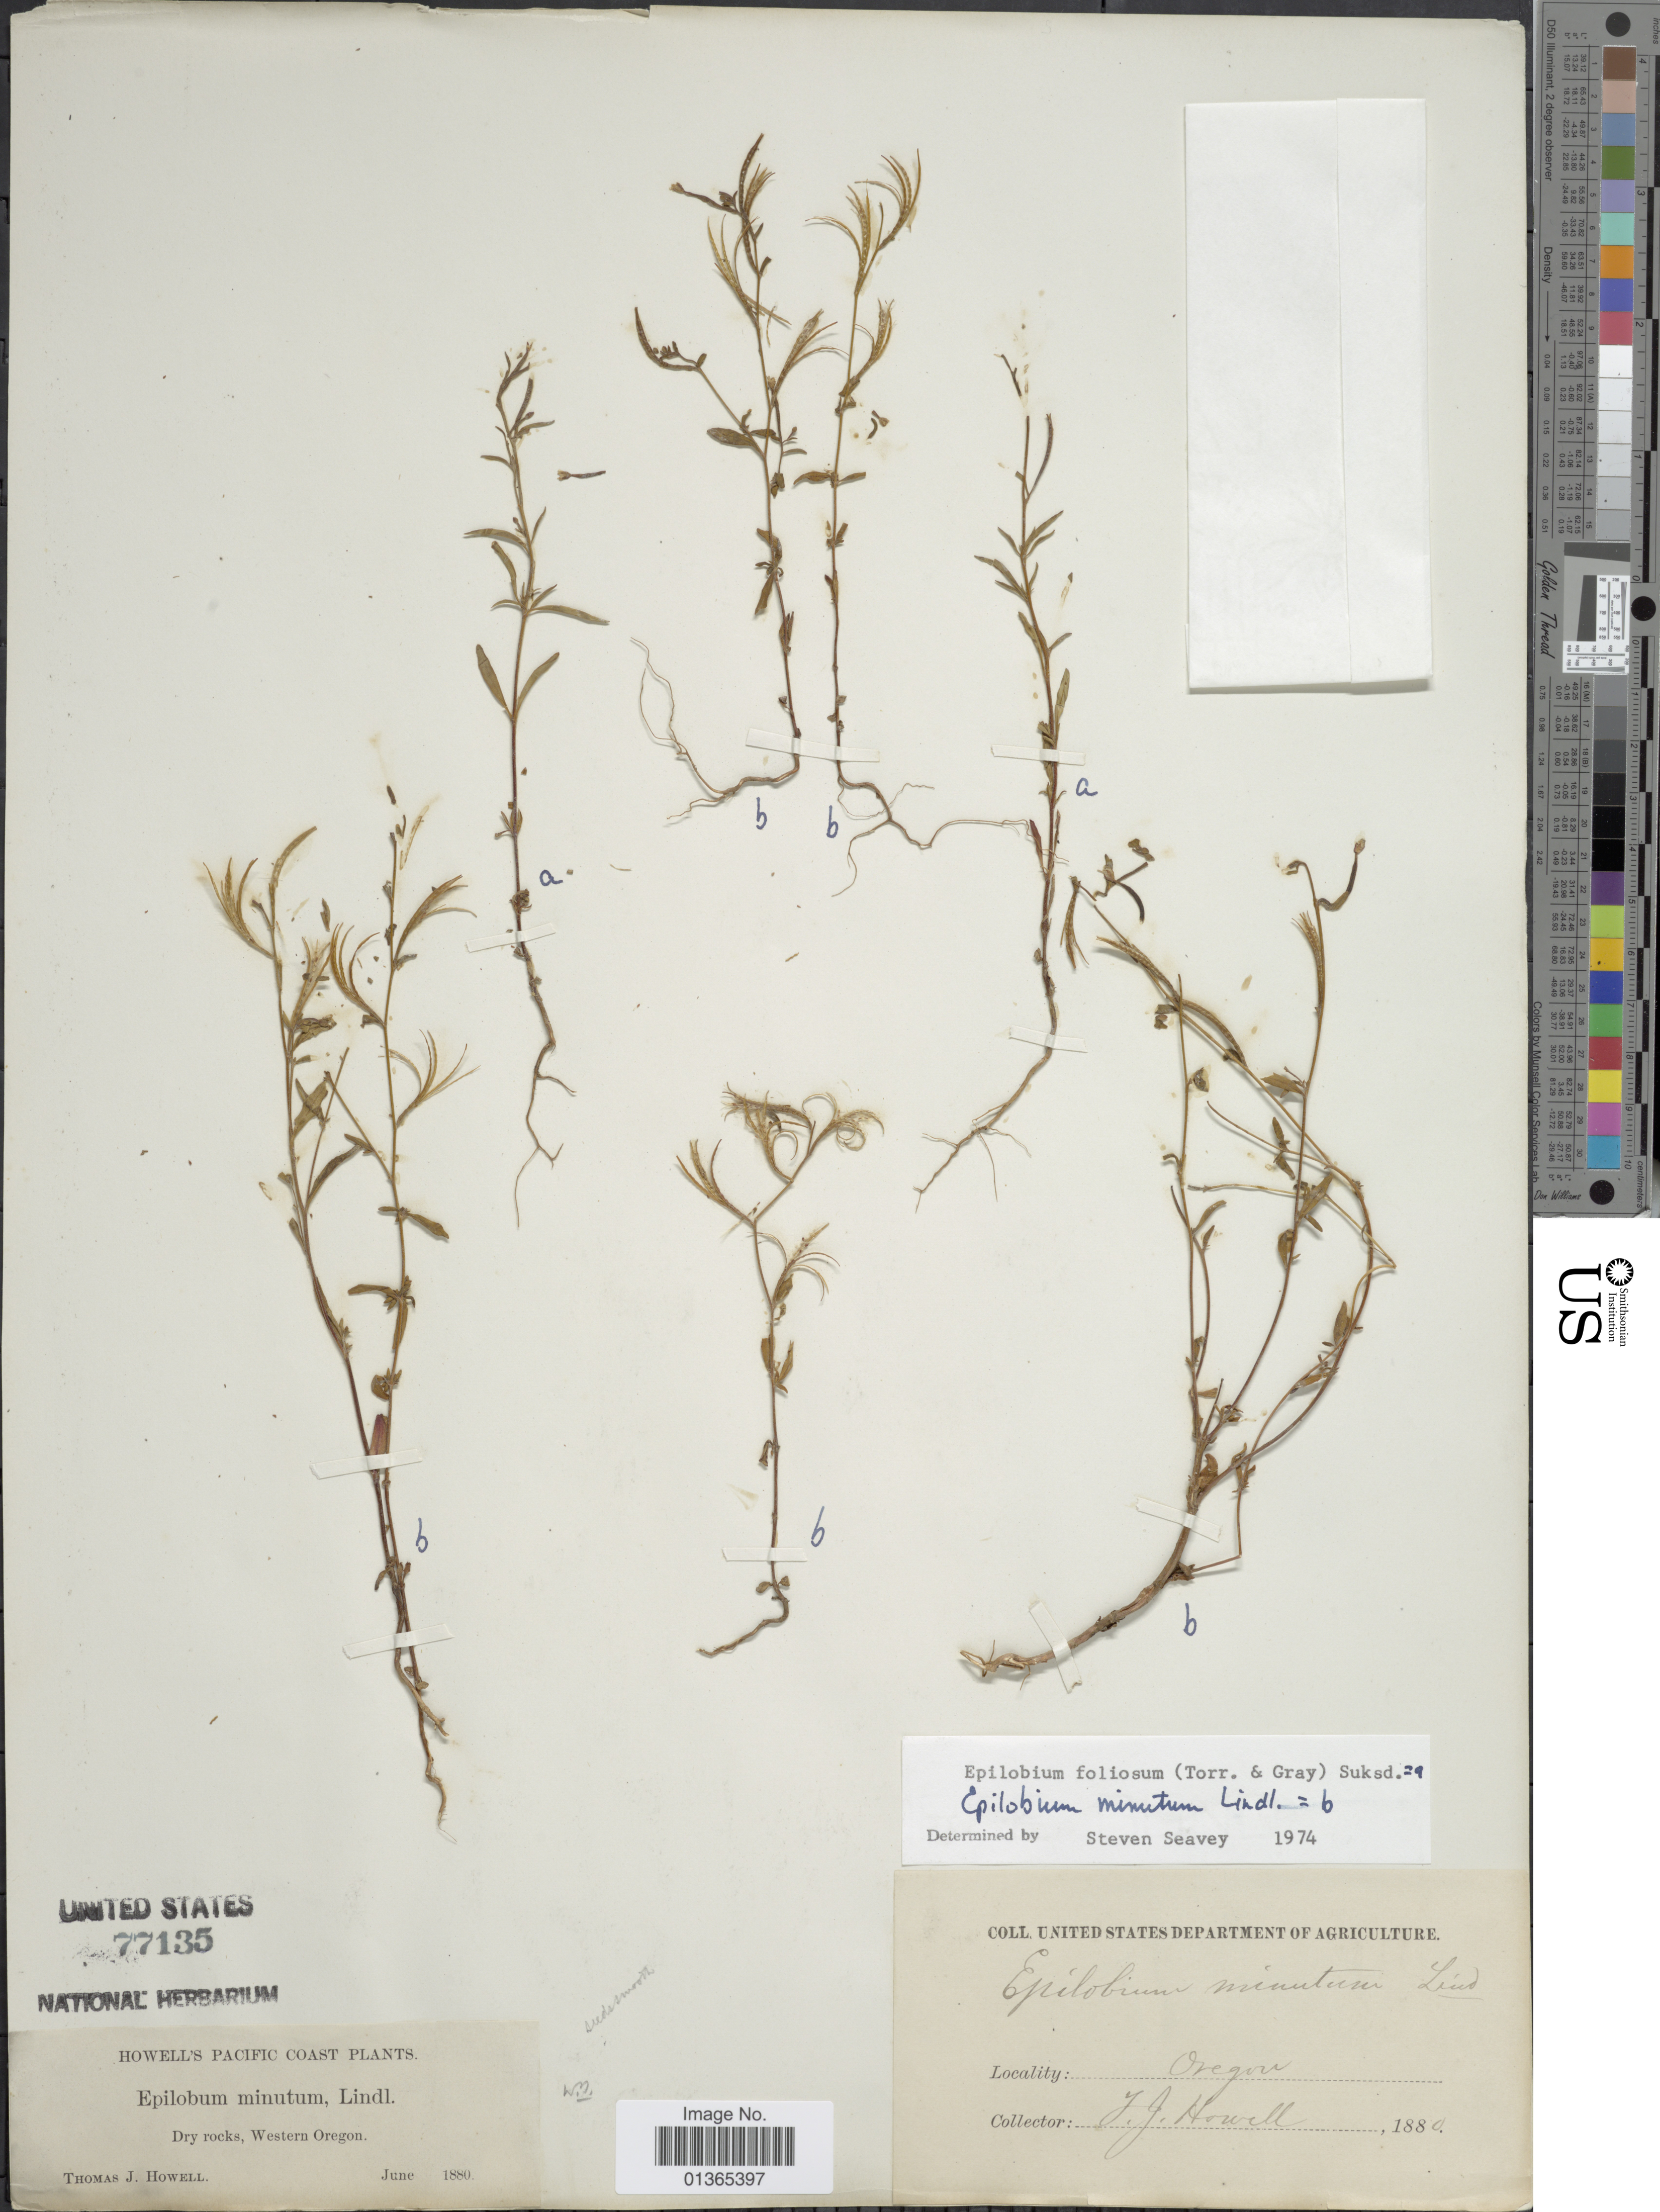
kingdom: Plantae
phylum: Tracheophyta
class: Magnoliopsida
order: Myrtales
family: Onagraceae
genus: Epilobium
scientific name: Epilobium minutum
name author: Lindl. ex Lehm.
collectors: T. J. Howell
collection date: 1880-06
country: United States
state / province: Oregon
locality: Howell's Pacific Coast. Dry rocks, Western Oregon.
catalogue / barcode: US 77135